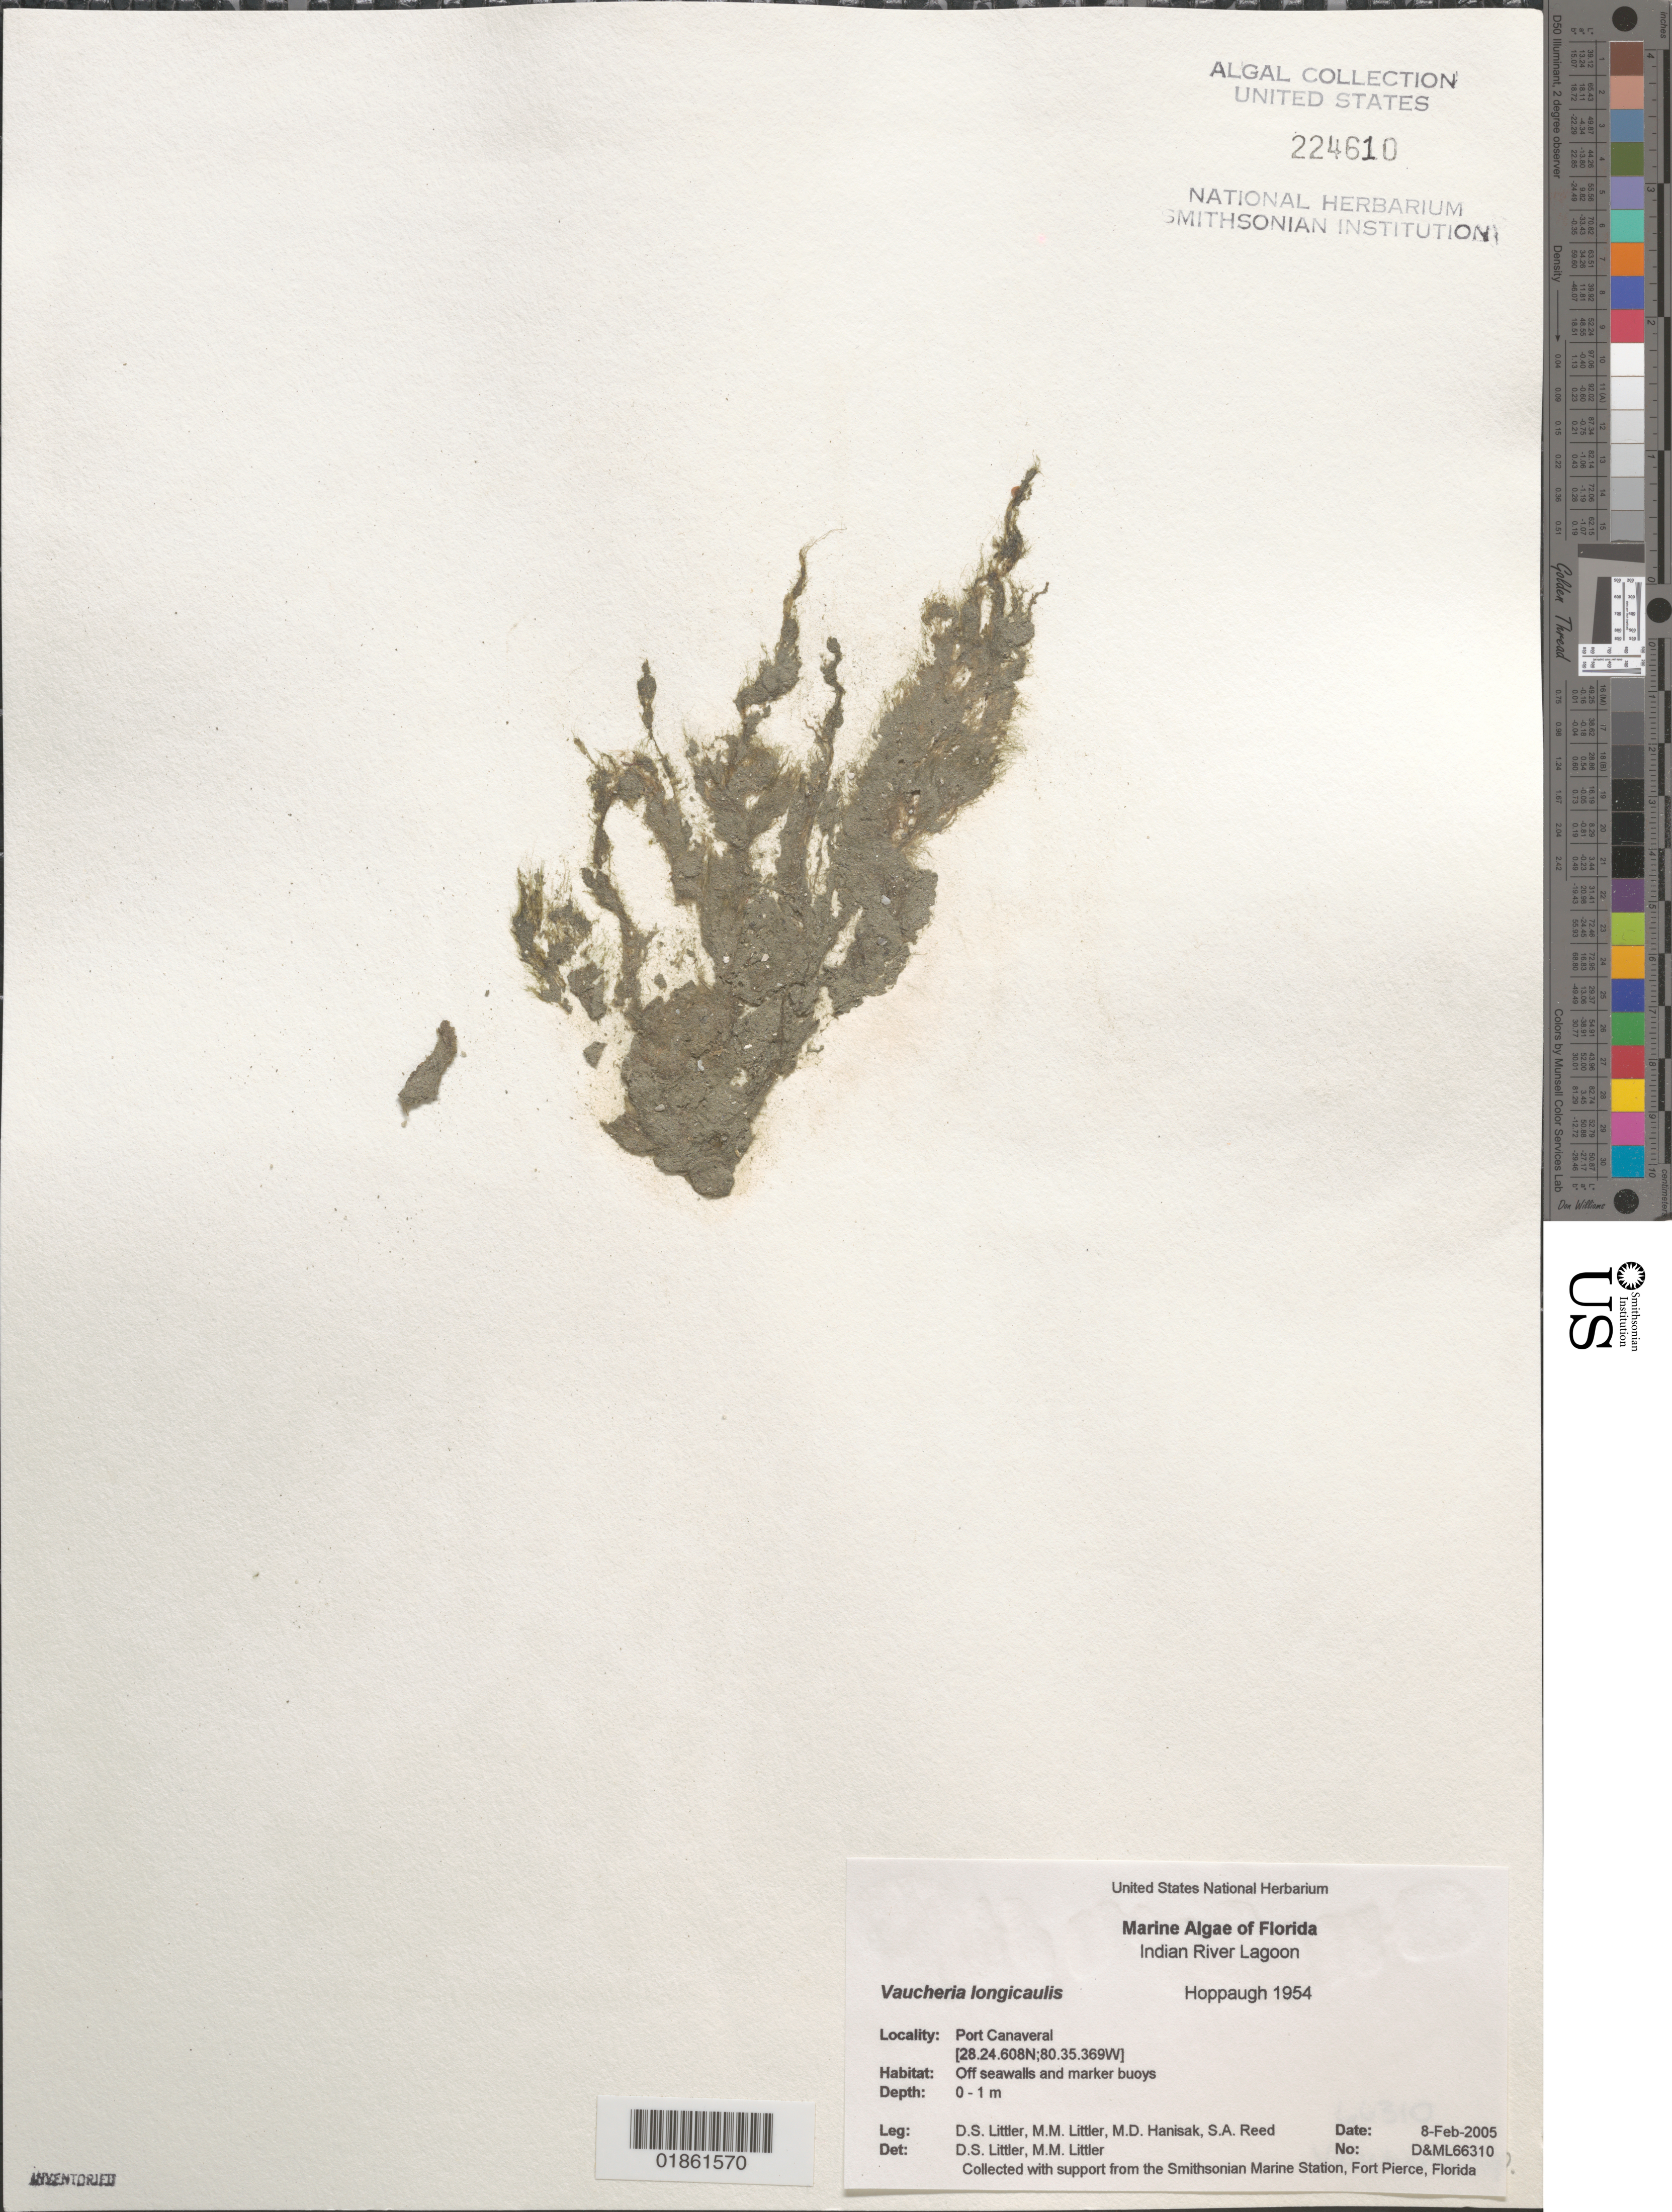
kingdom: Chromista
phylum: Ochrophyta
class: Xanthophyceae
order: Vaucheriales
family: Vaucheriaceae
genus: Vaucheria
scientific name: Vaucheria longicaulis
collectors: D. S. Littler, M. Hanisak & S. Reed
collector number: D&ML66310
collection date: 2005-02-08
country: United States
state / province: Florida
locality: Indian River Lagoon. Port Canaveral.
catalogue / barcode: US 224610